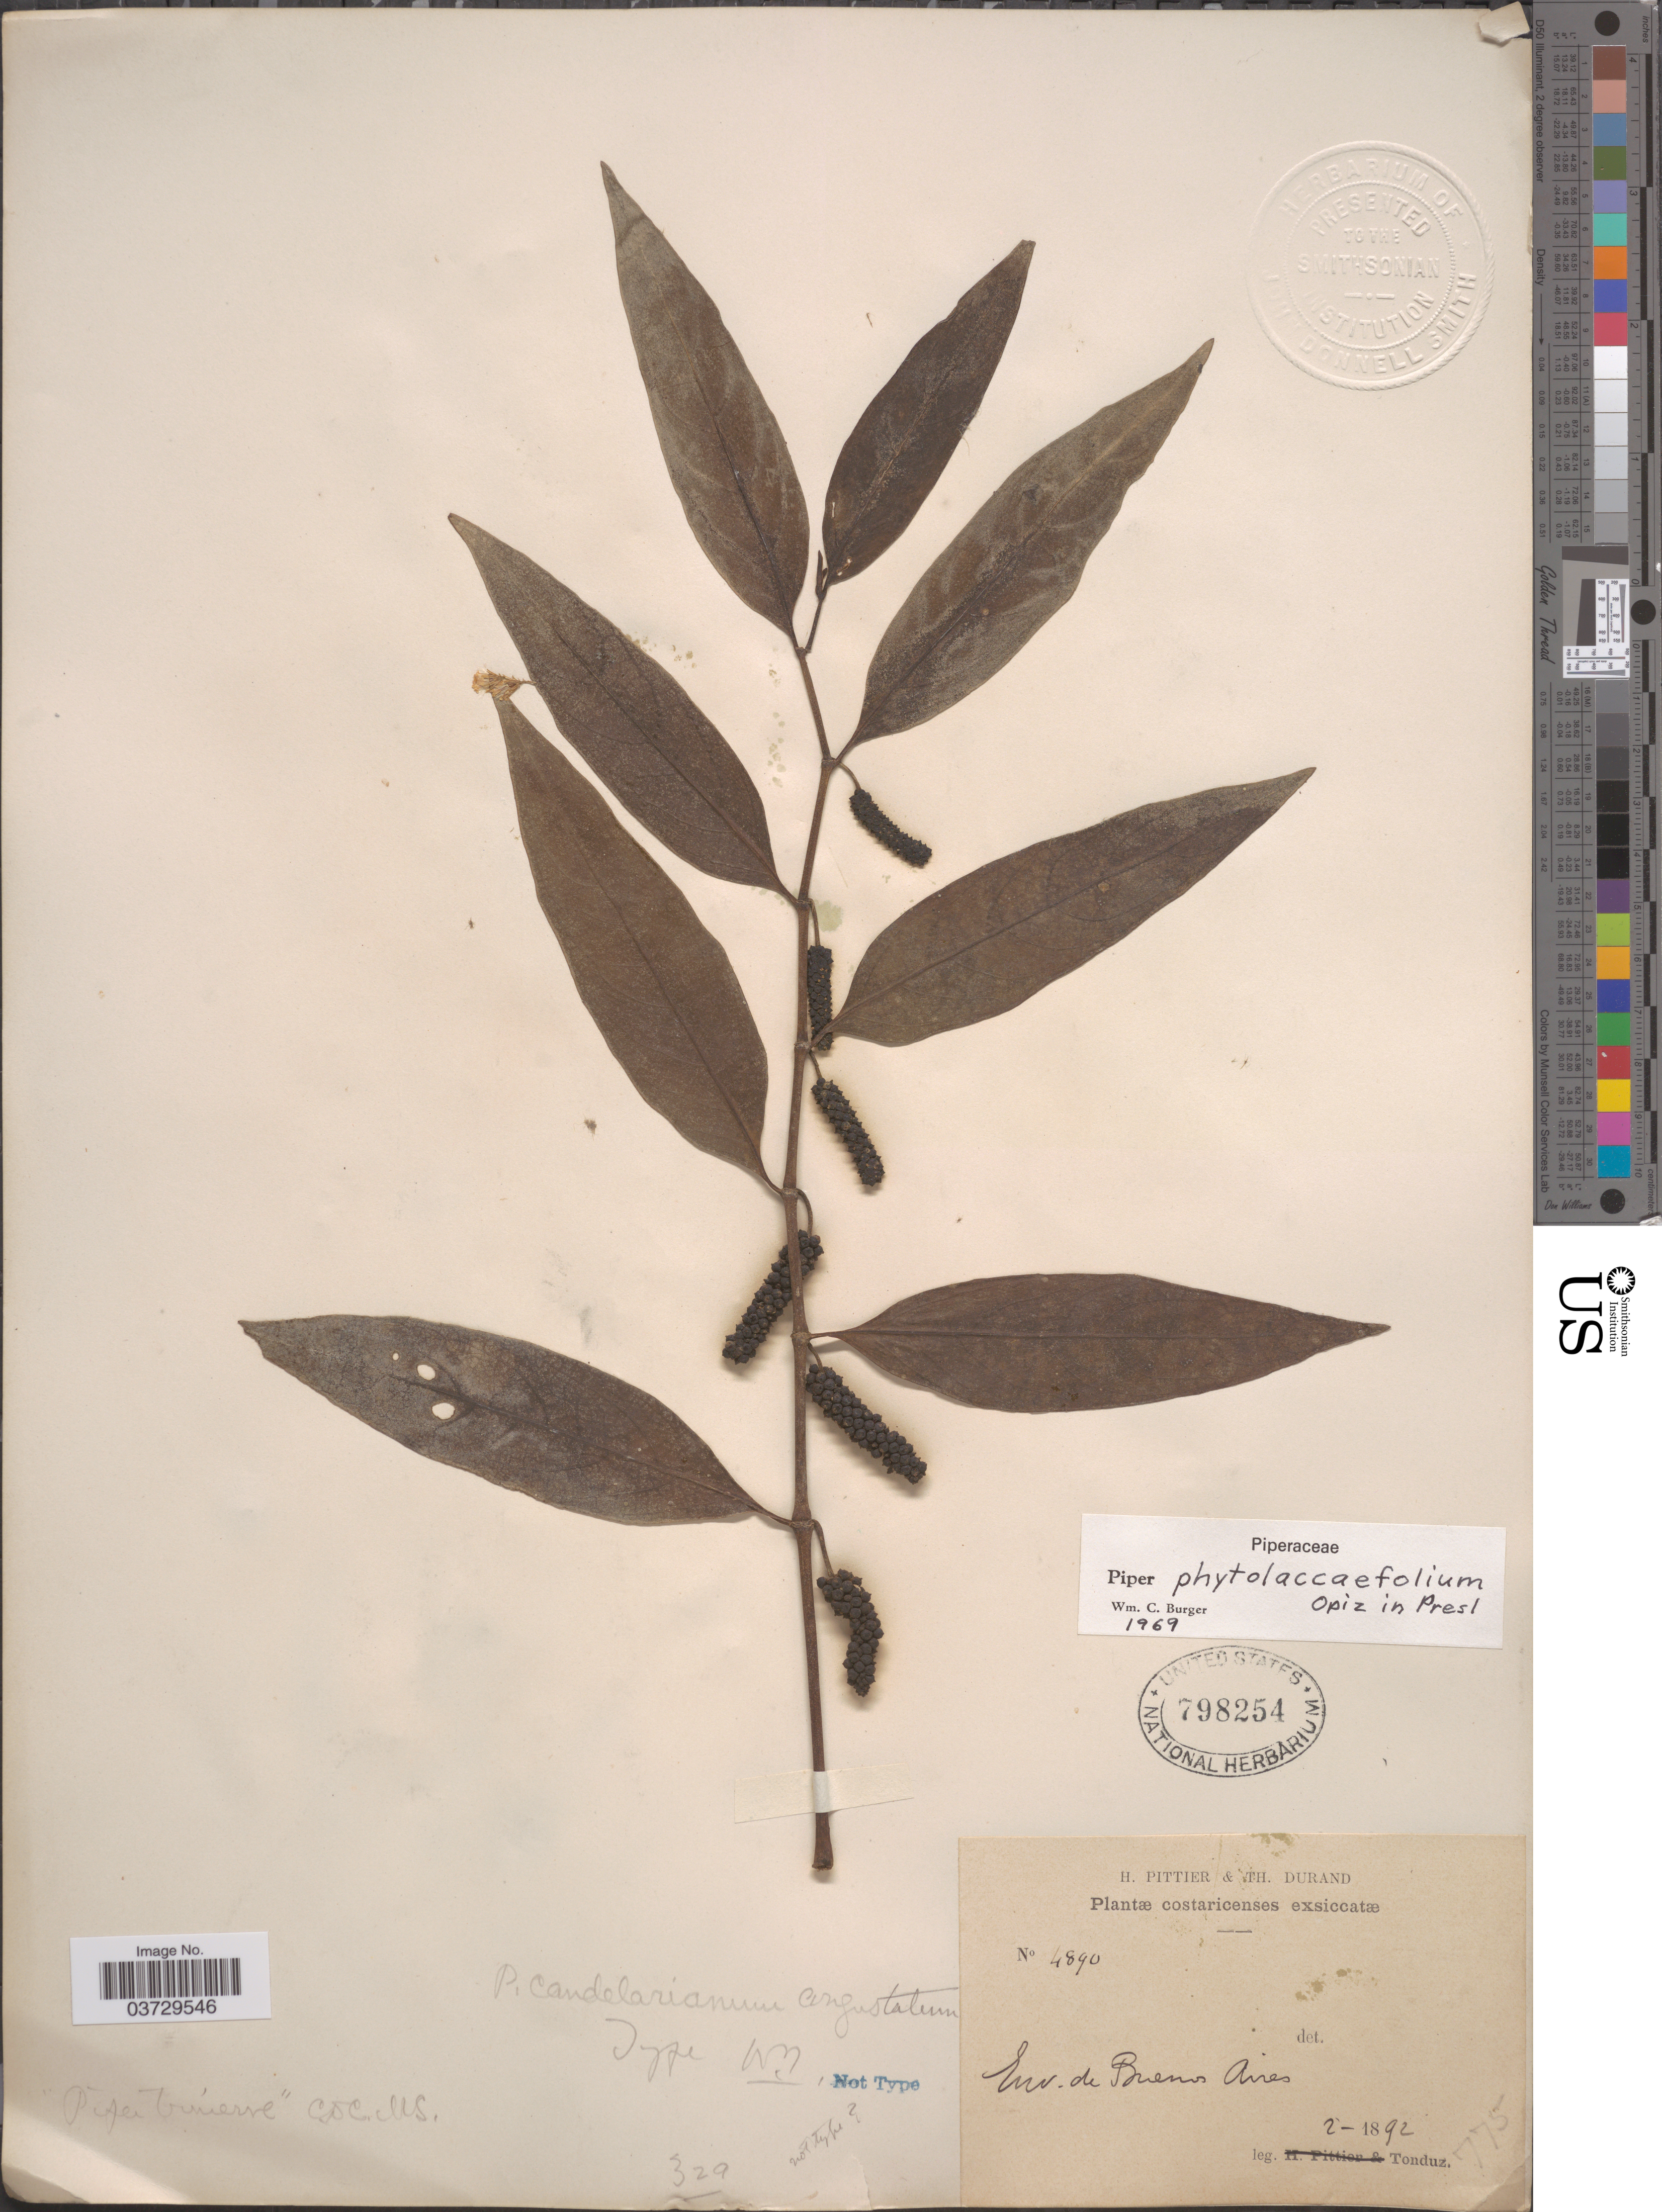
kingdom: Plantae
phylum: Tracheophyta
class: Magnoliopsida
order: Piperales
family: Piperaceae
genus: Piper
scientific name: Piper phytolaccifolium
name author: Opiz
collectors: Tonduz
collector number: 4890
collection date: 1892-02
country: Costa Rica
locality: Env. de Buenos Aires.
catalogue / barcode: US 798254